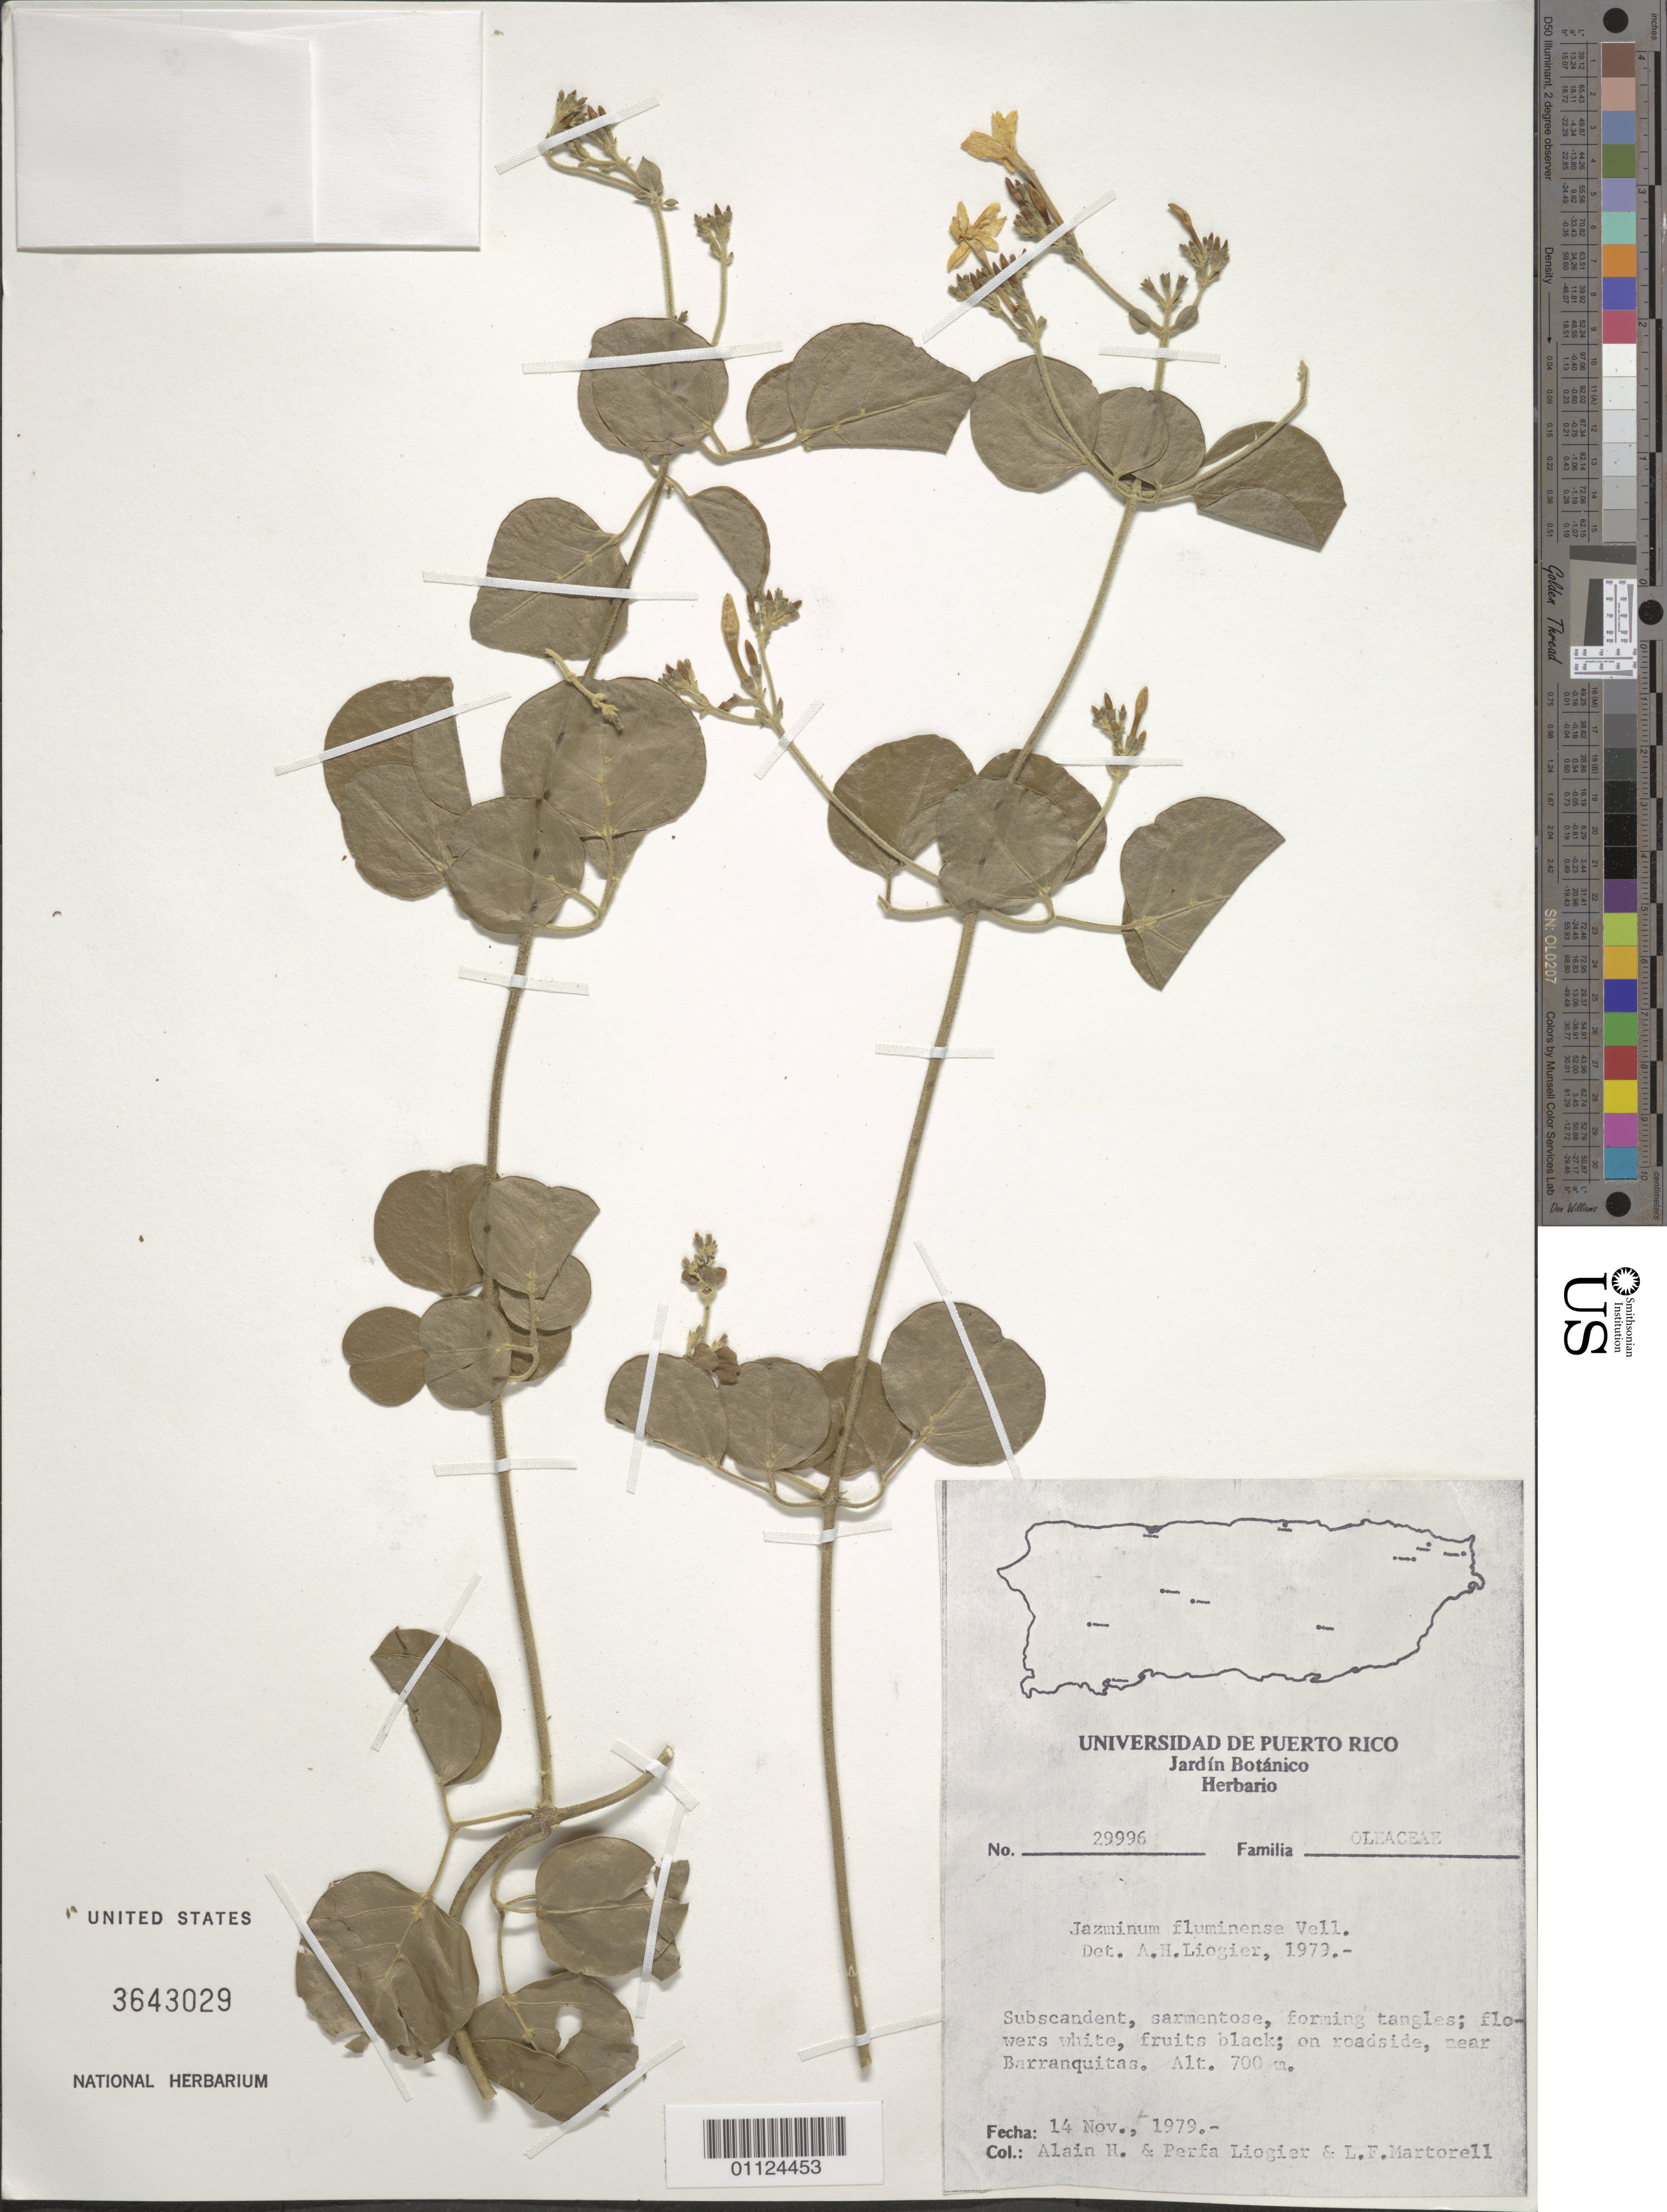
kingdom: Plantae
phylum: Tracheophyta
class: Magnoliopsida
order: Lamiales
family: Oleaceae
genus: Jasminum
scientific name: Jasminum fluminense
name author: Vell.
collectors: A. H. Liogier, M. P. Liogier & L. Martorell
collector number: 29996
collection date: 1979-11-14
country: Puerto Rico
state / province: Barranquitas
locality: Barranquitas, near.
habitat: On roadside.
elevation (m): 700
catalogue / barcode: US 3643029